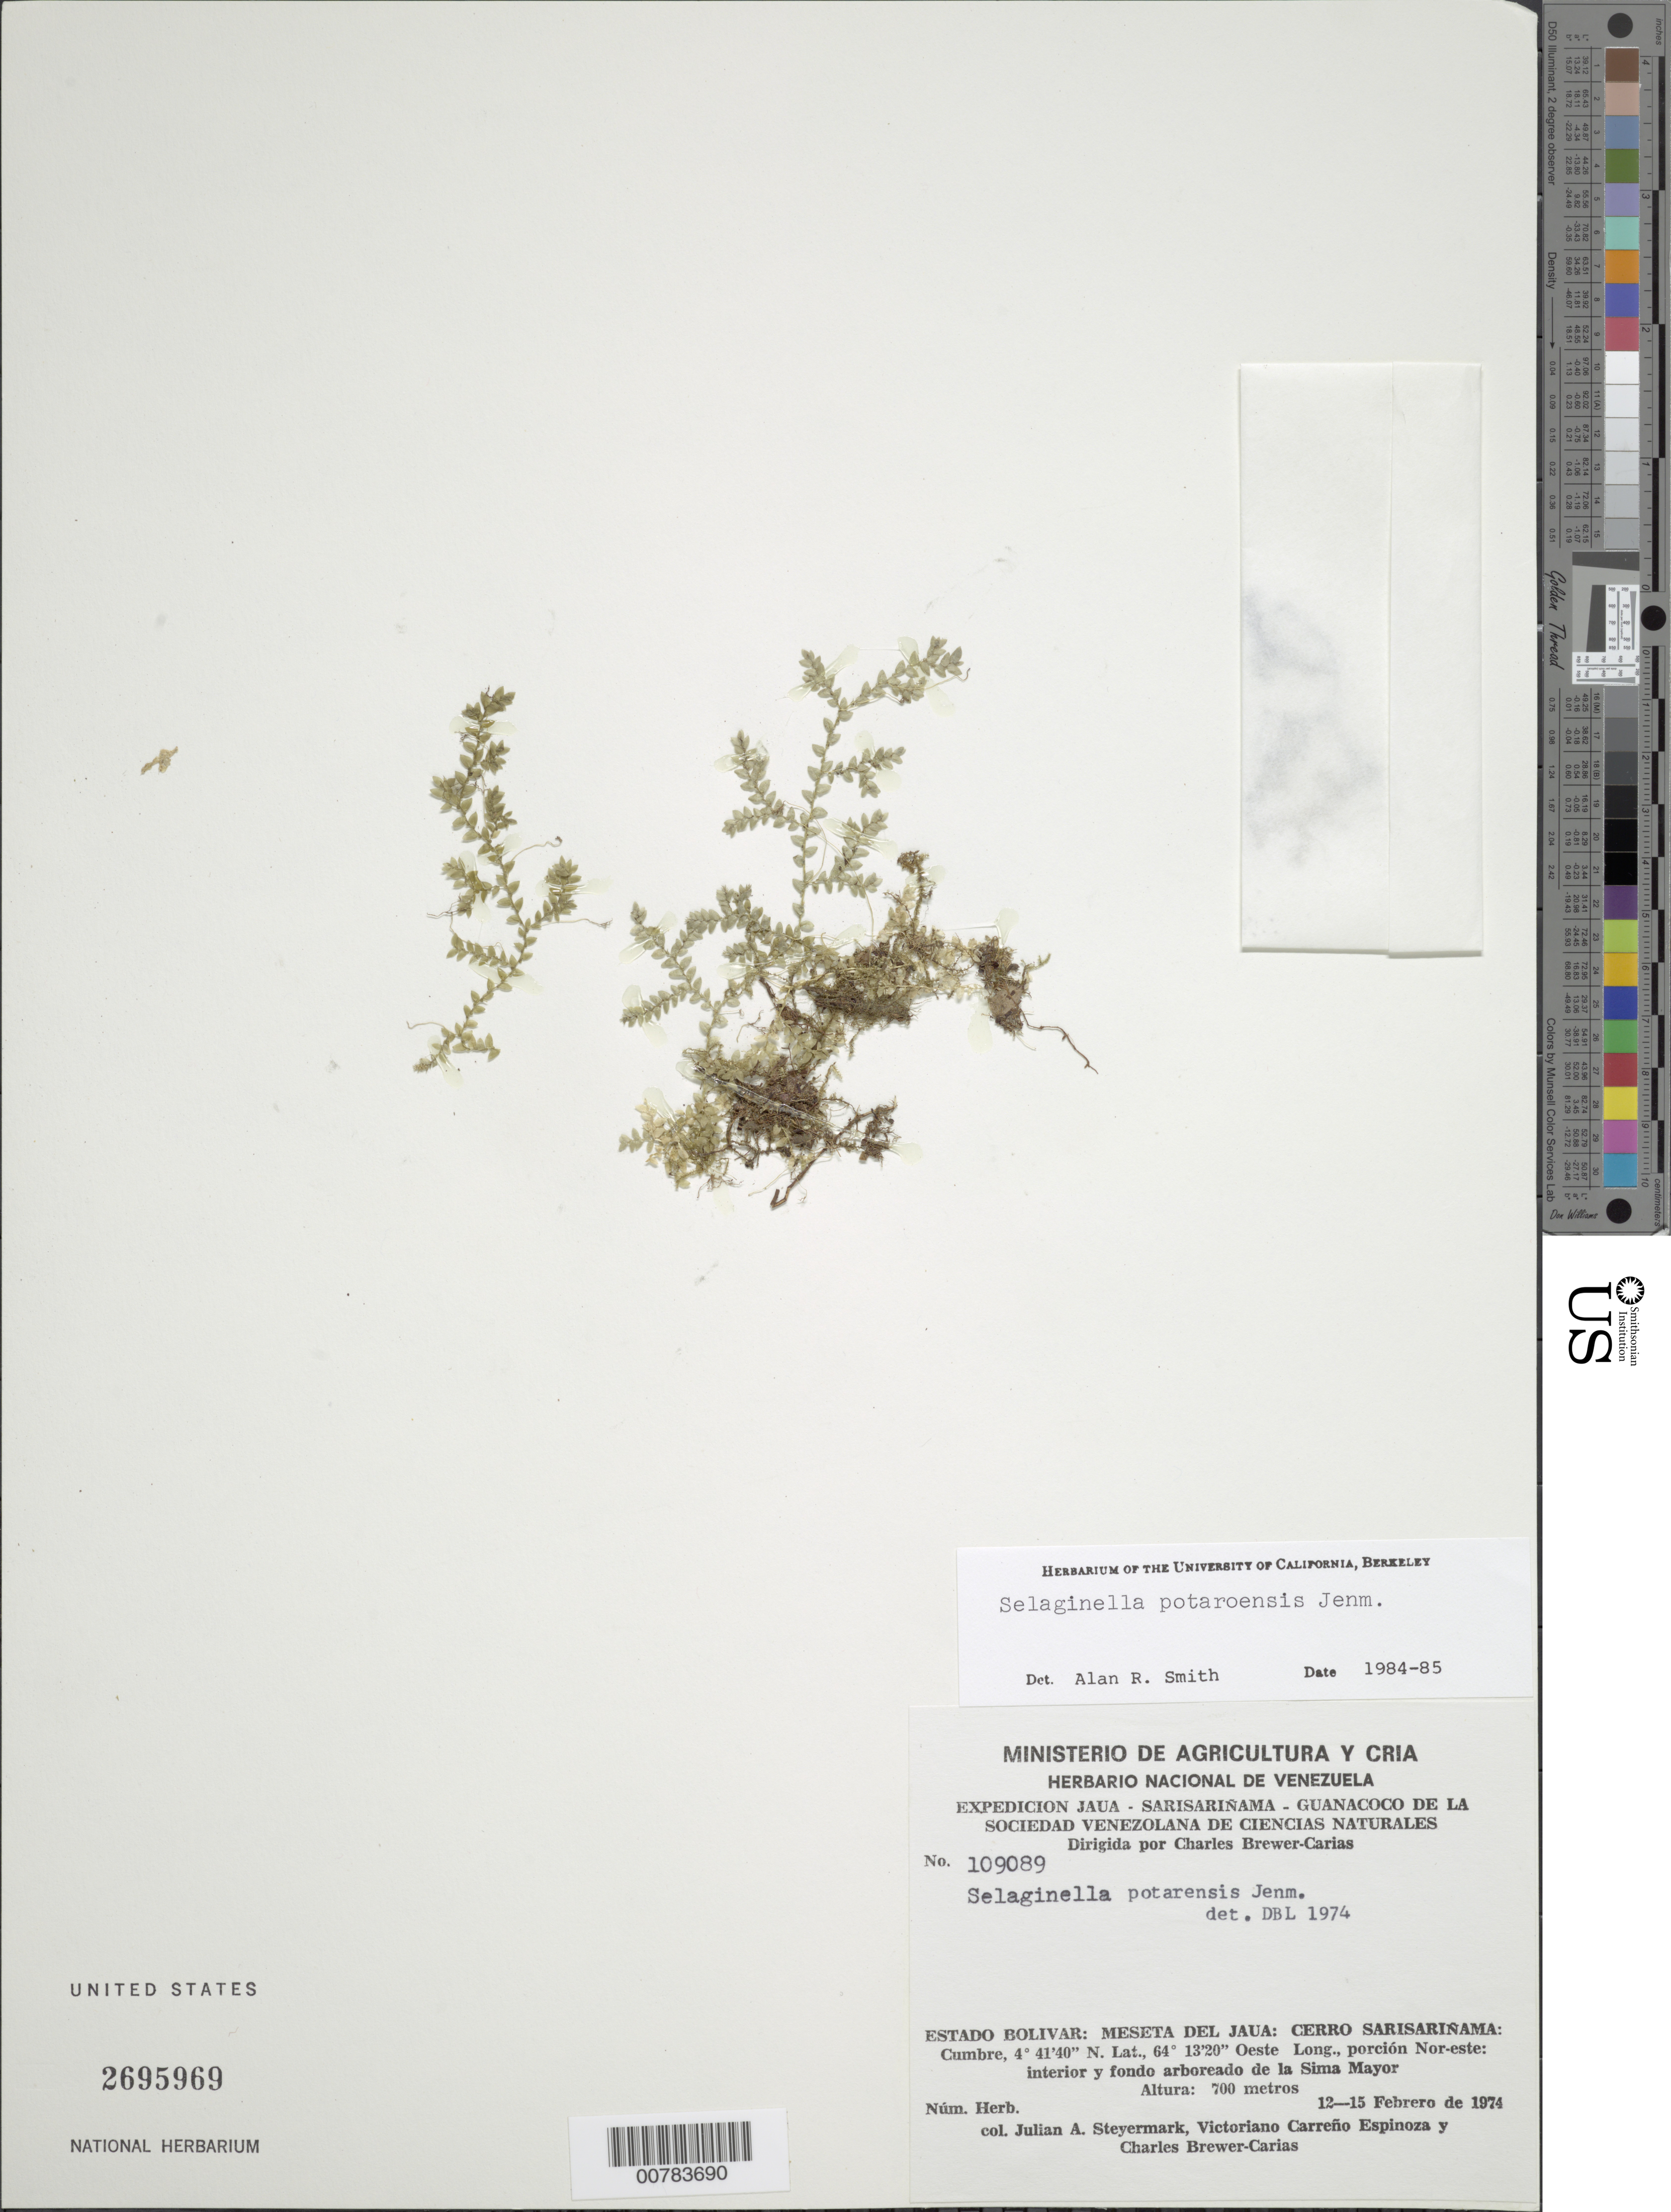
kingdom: Plantae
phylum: Tracheophyta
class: Lycopodiopsida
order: Selaginellales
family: Selaginellaceae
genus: Selaginella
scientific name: Selaginella potaroensis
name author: Jenman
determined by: Smith, Alan R., (UC)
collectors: J. Steyermark, V. Carreño E. & C. Brewer-Carias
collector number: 109089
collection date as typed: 12-Feb-74 to 15-Feb-74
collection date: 1974-02-12/1974-02-15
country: Venezuela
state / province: Bolívar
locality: Meseta del Jaua: Cerro Sarisariñama: summit, porción Nor-este, Sima Mayor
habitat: Interior y fondo arboreado de la sima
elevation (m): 700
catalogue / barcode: US 2695969